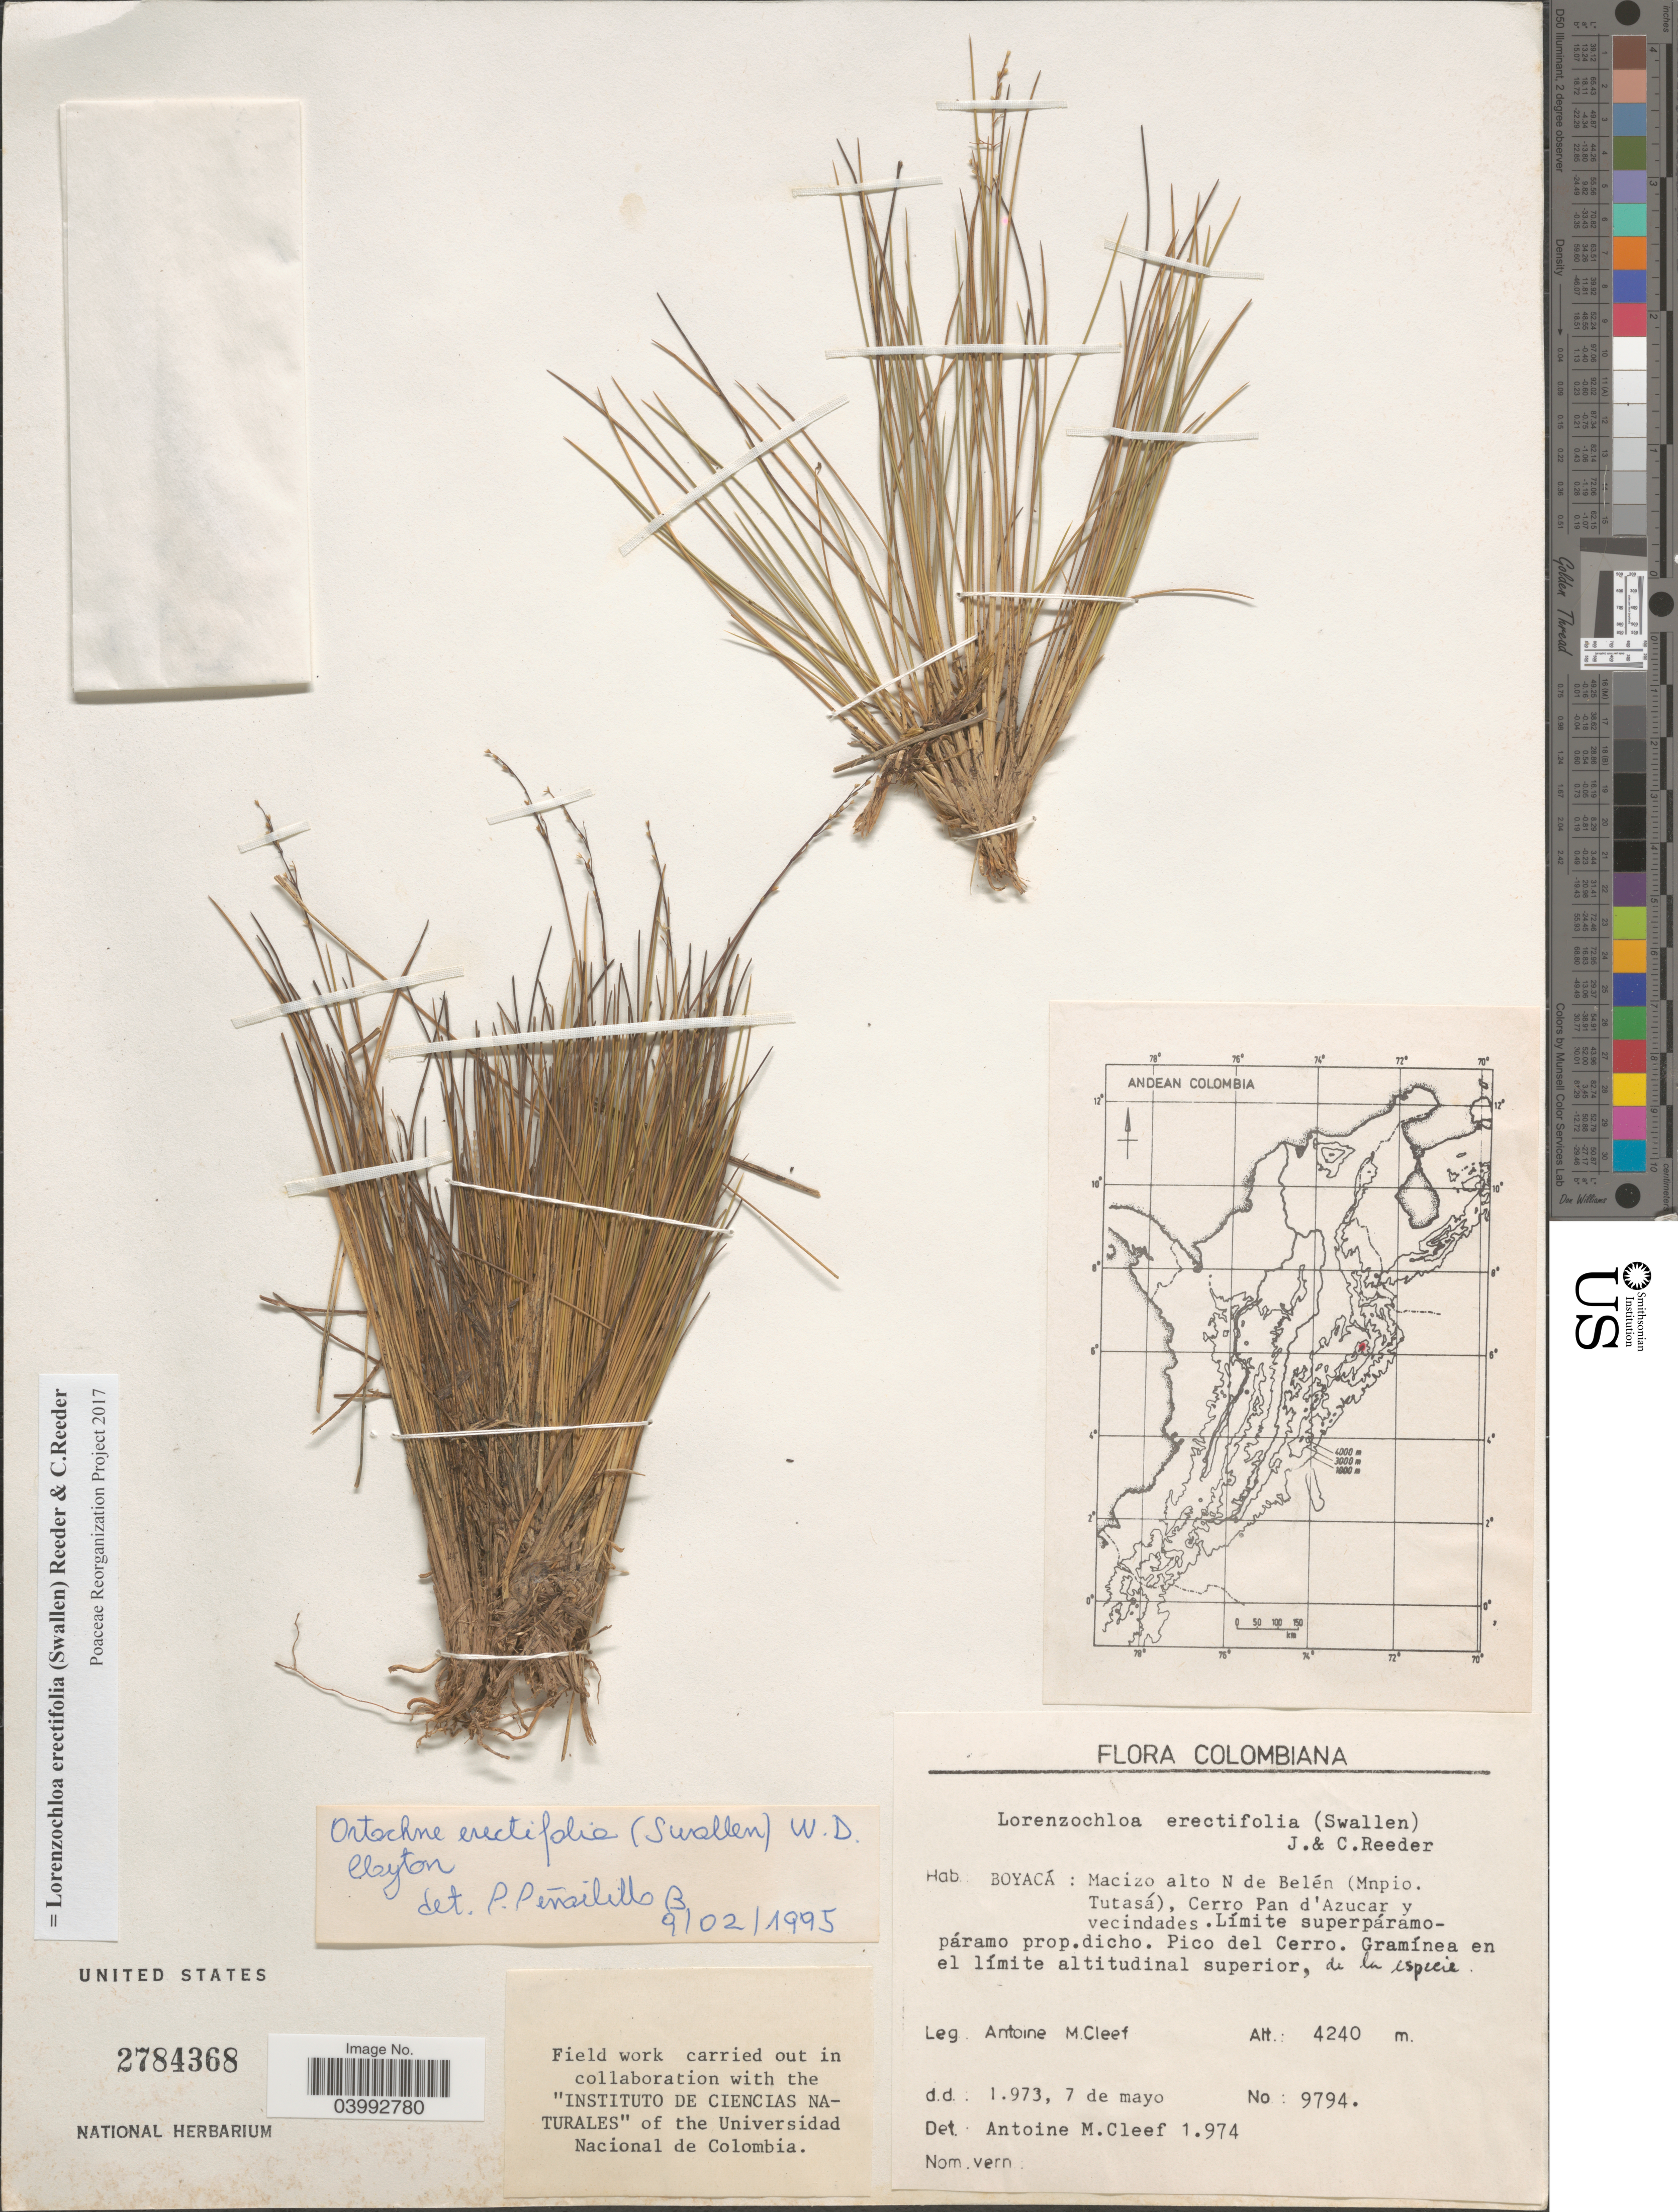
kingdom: Plantae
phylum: Tracheophyta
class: Liliopsida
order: Poales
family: Poaceae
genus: Lorenzochloa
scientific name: Lorenzochloa erectifolia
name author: (Swallen) Reeder & C. Reeder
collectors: A. M. Cleef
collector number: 9794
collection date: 1973-05-07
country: Colombia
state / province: Boyacá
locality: Macizo alto N de Belén (Mnpio. Tutasá), Cerro Pan d' Azucar y vecindades. Límite superpáramo-páramo prop. dicho. Pico del Cerro.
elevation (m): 4240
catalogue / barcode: US 2784368